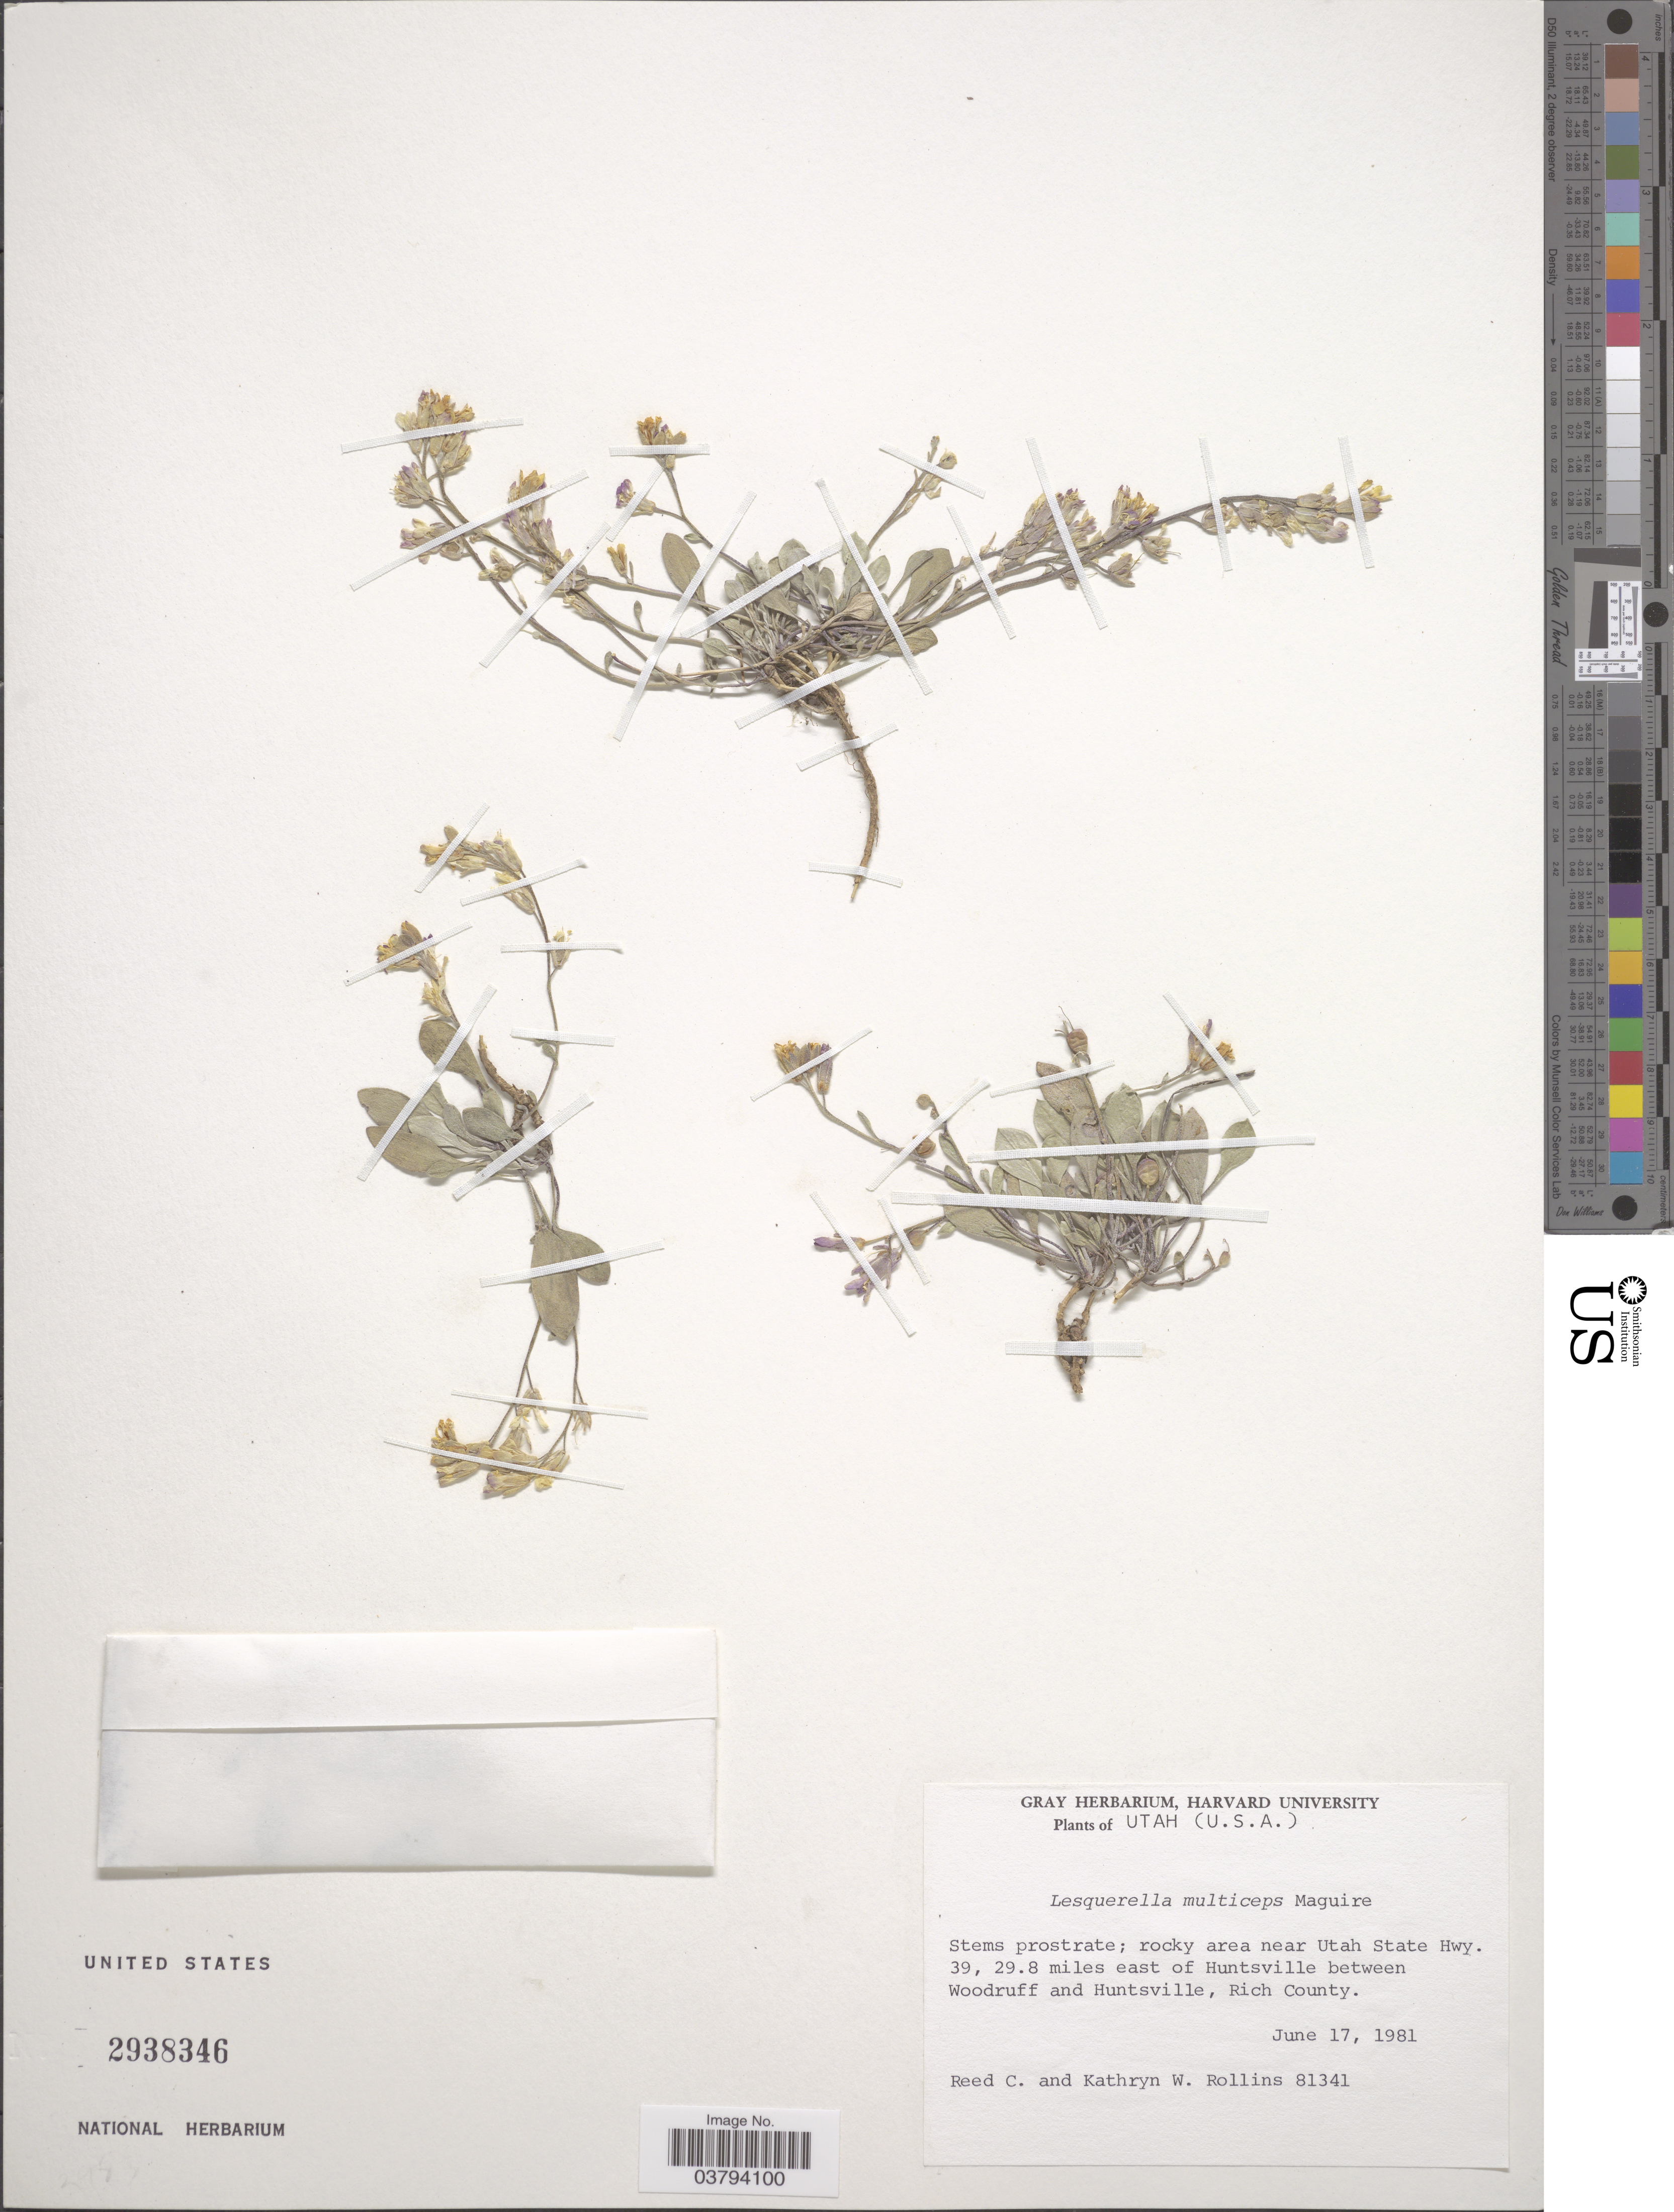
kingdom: Plantae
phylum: Tracheophyta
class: Magnoliopsida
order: Brassicales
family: Brassicaceae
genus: Lesquerella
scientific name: Lesquerella multiceps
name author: Maguire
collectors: R. C. Rollins & K. W. Rollins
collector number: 81341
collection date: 1981-06-17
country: United States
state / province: Utah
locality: Rocky area near Utah State Hwy. 39, 29.8 miles east of Huntsville between Woodruff and Huntsville, Rich County.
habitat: rocky area near state highway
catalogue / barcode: US 2938346